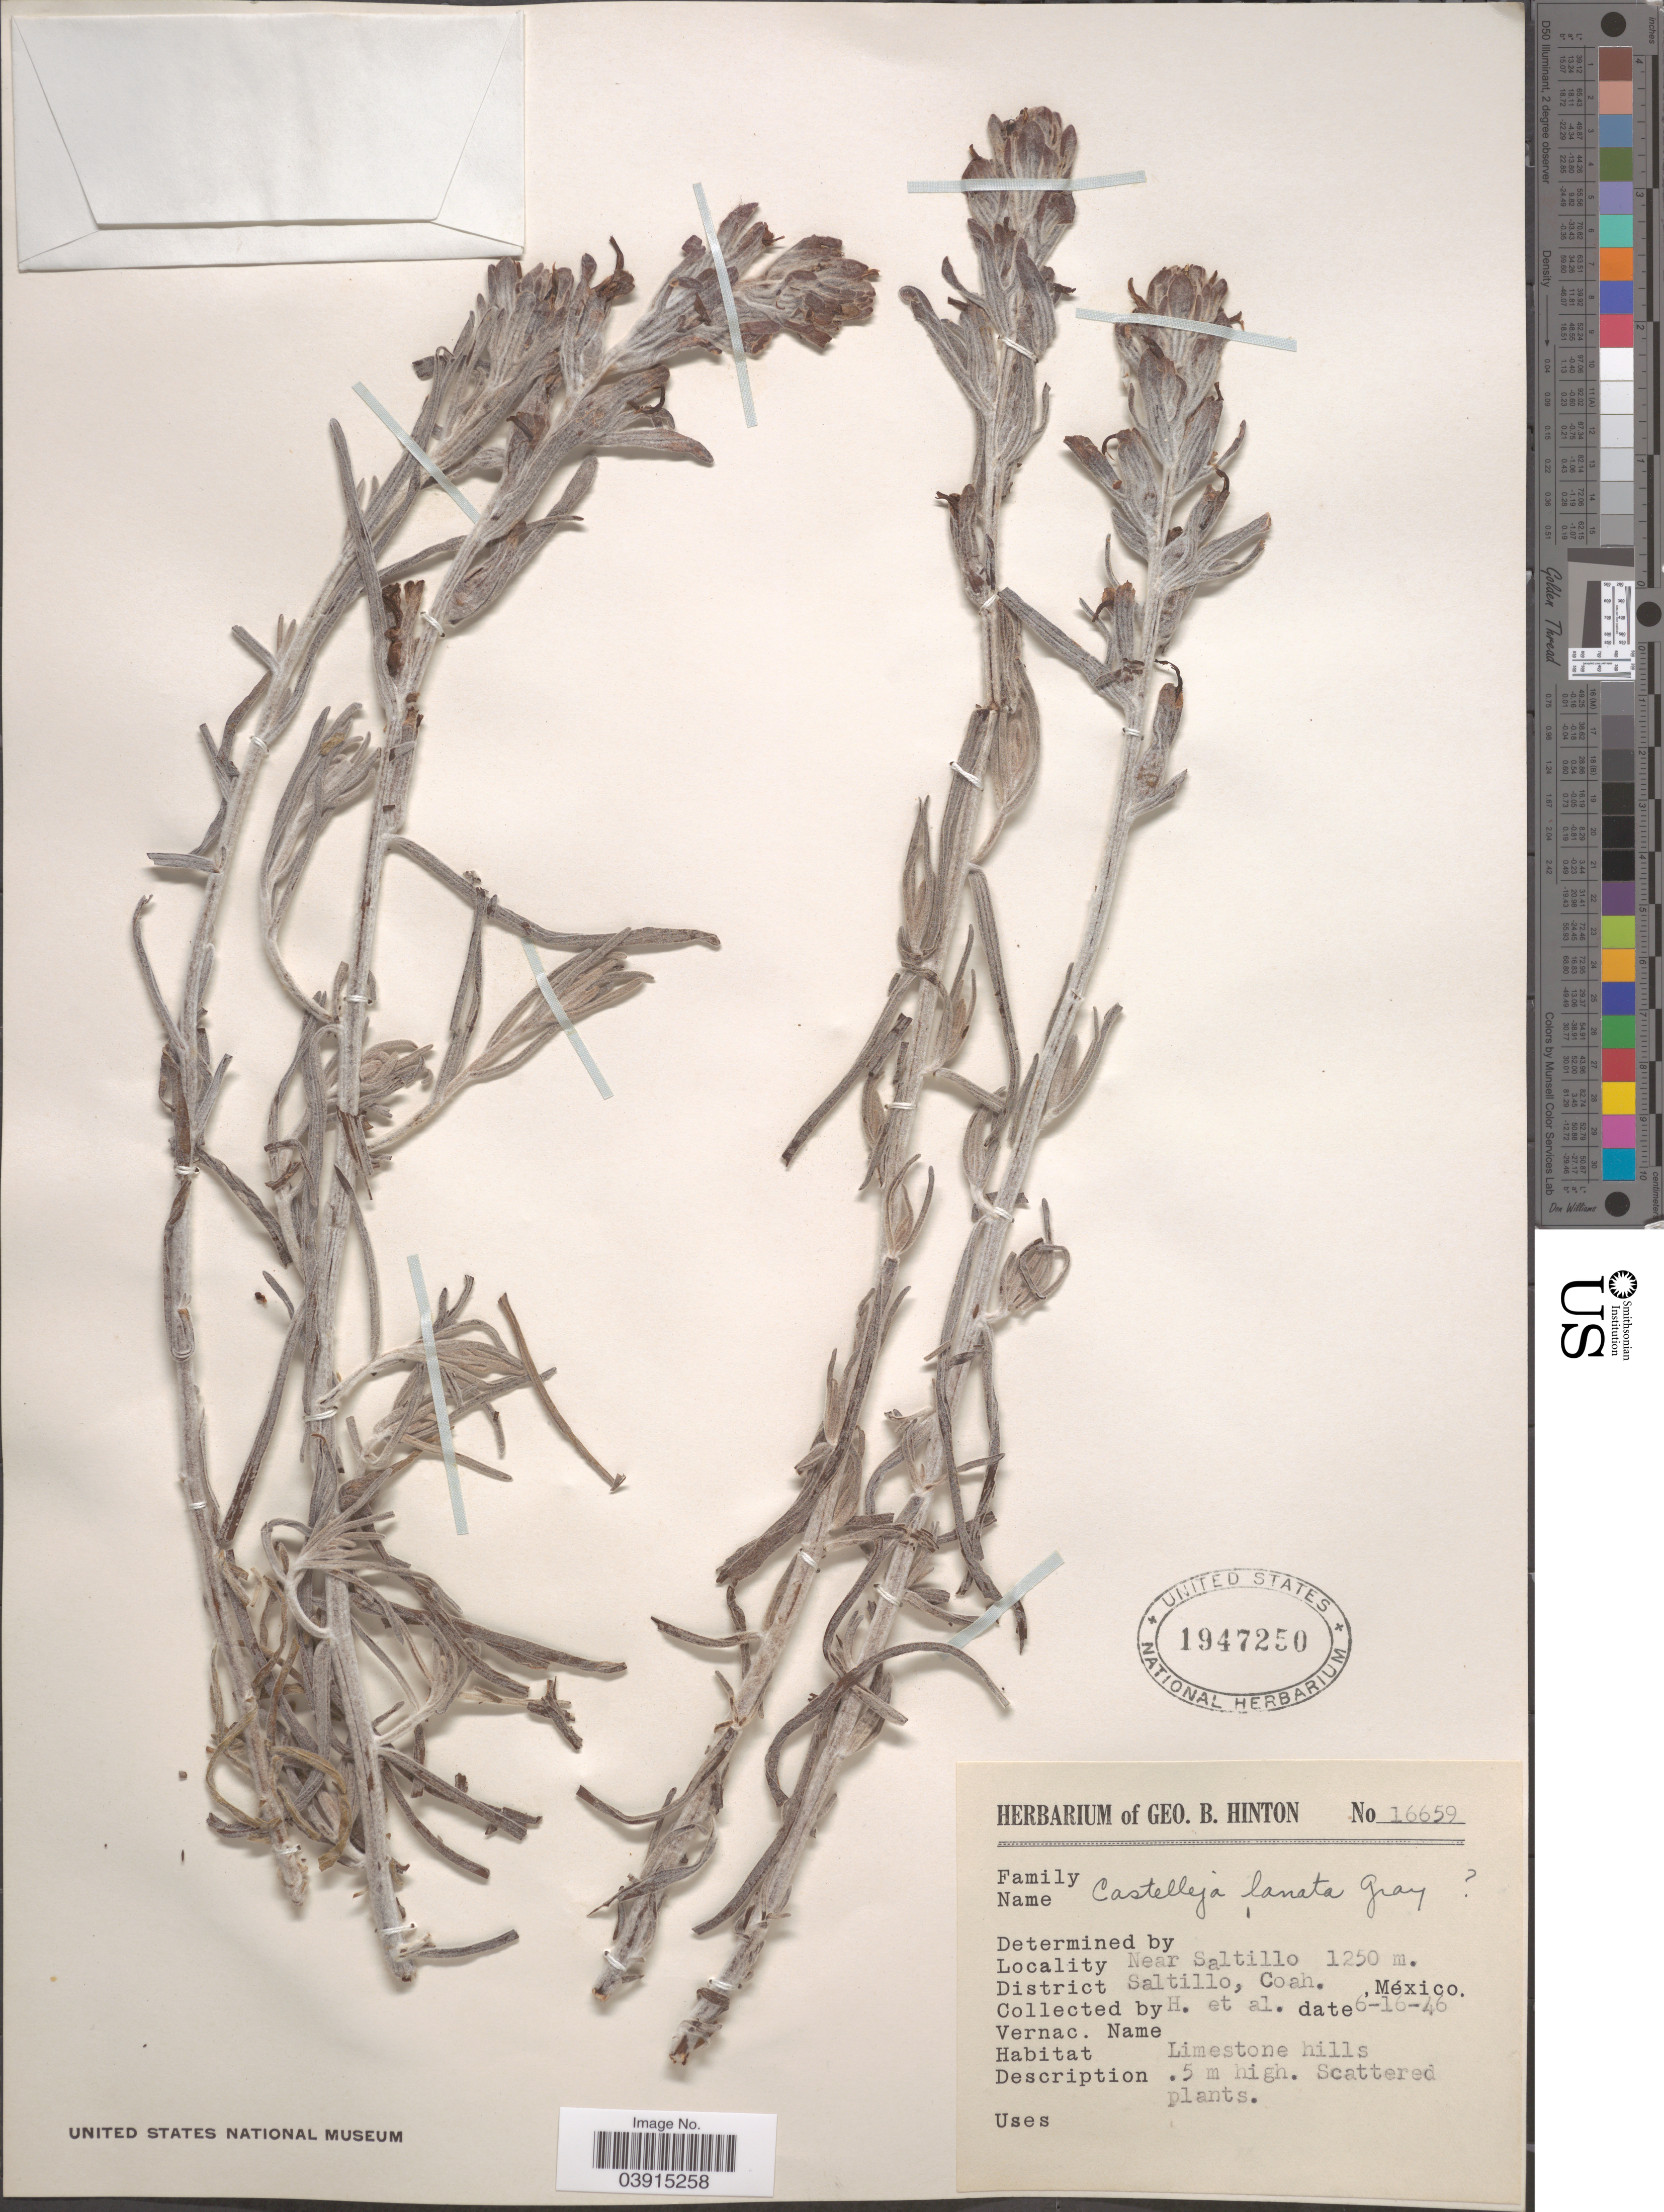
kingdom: Plantae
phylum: Tracheophyta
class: Magnoliopsida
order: Lamiales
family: Orobanchaceae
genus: Castilleja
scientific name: Castilleja lanata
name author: A. Gray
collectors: G. B. Hinton & et al.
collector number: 16659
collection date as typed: Transcribed d/m/y: 16/6/46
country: Mexico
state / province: Coahuila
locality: Near Saltillo. District Saltillo.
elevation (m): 1250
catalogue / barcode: US 1947250